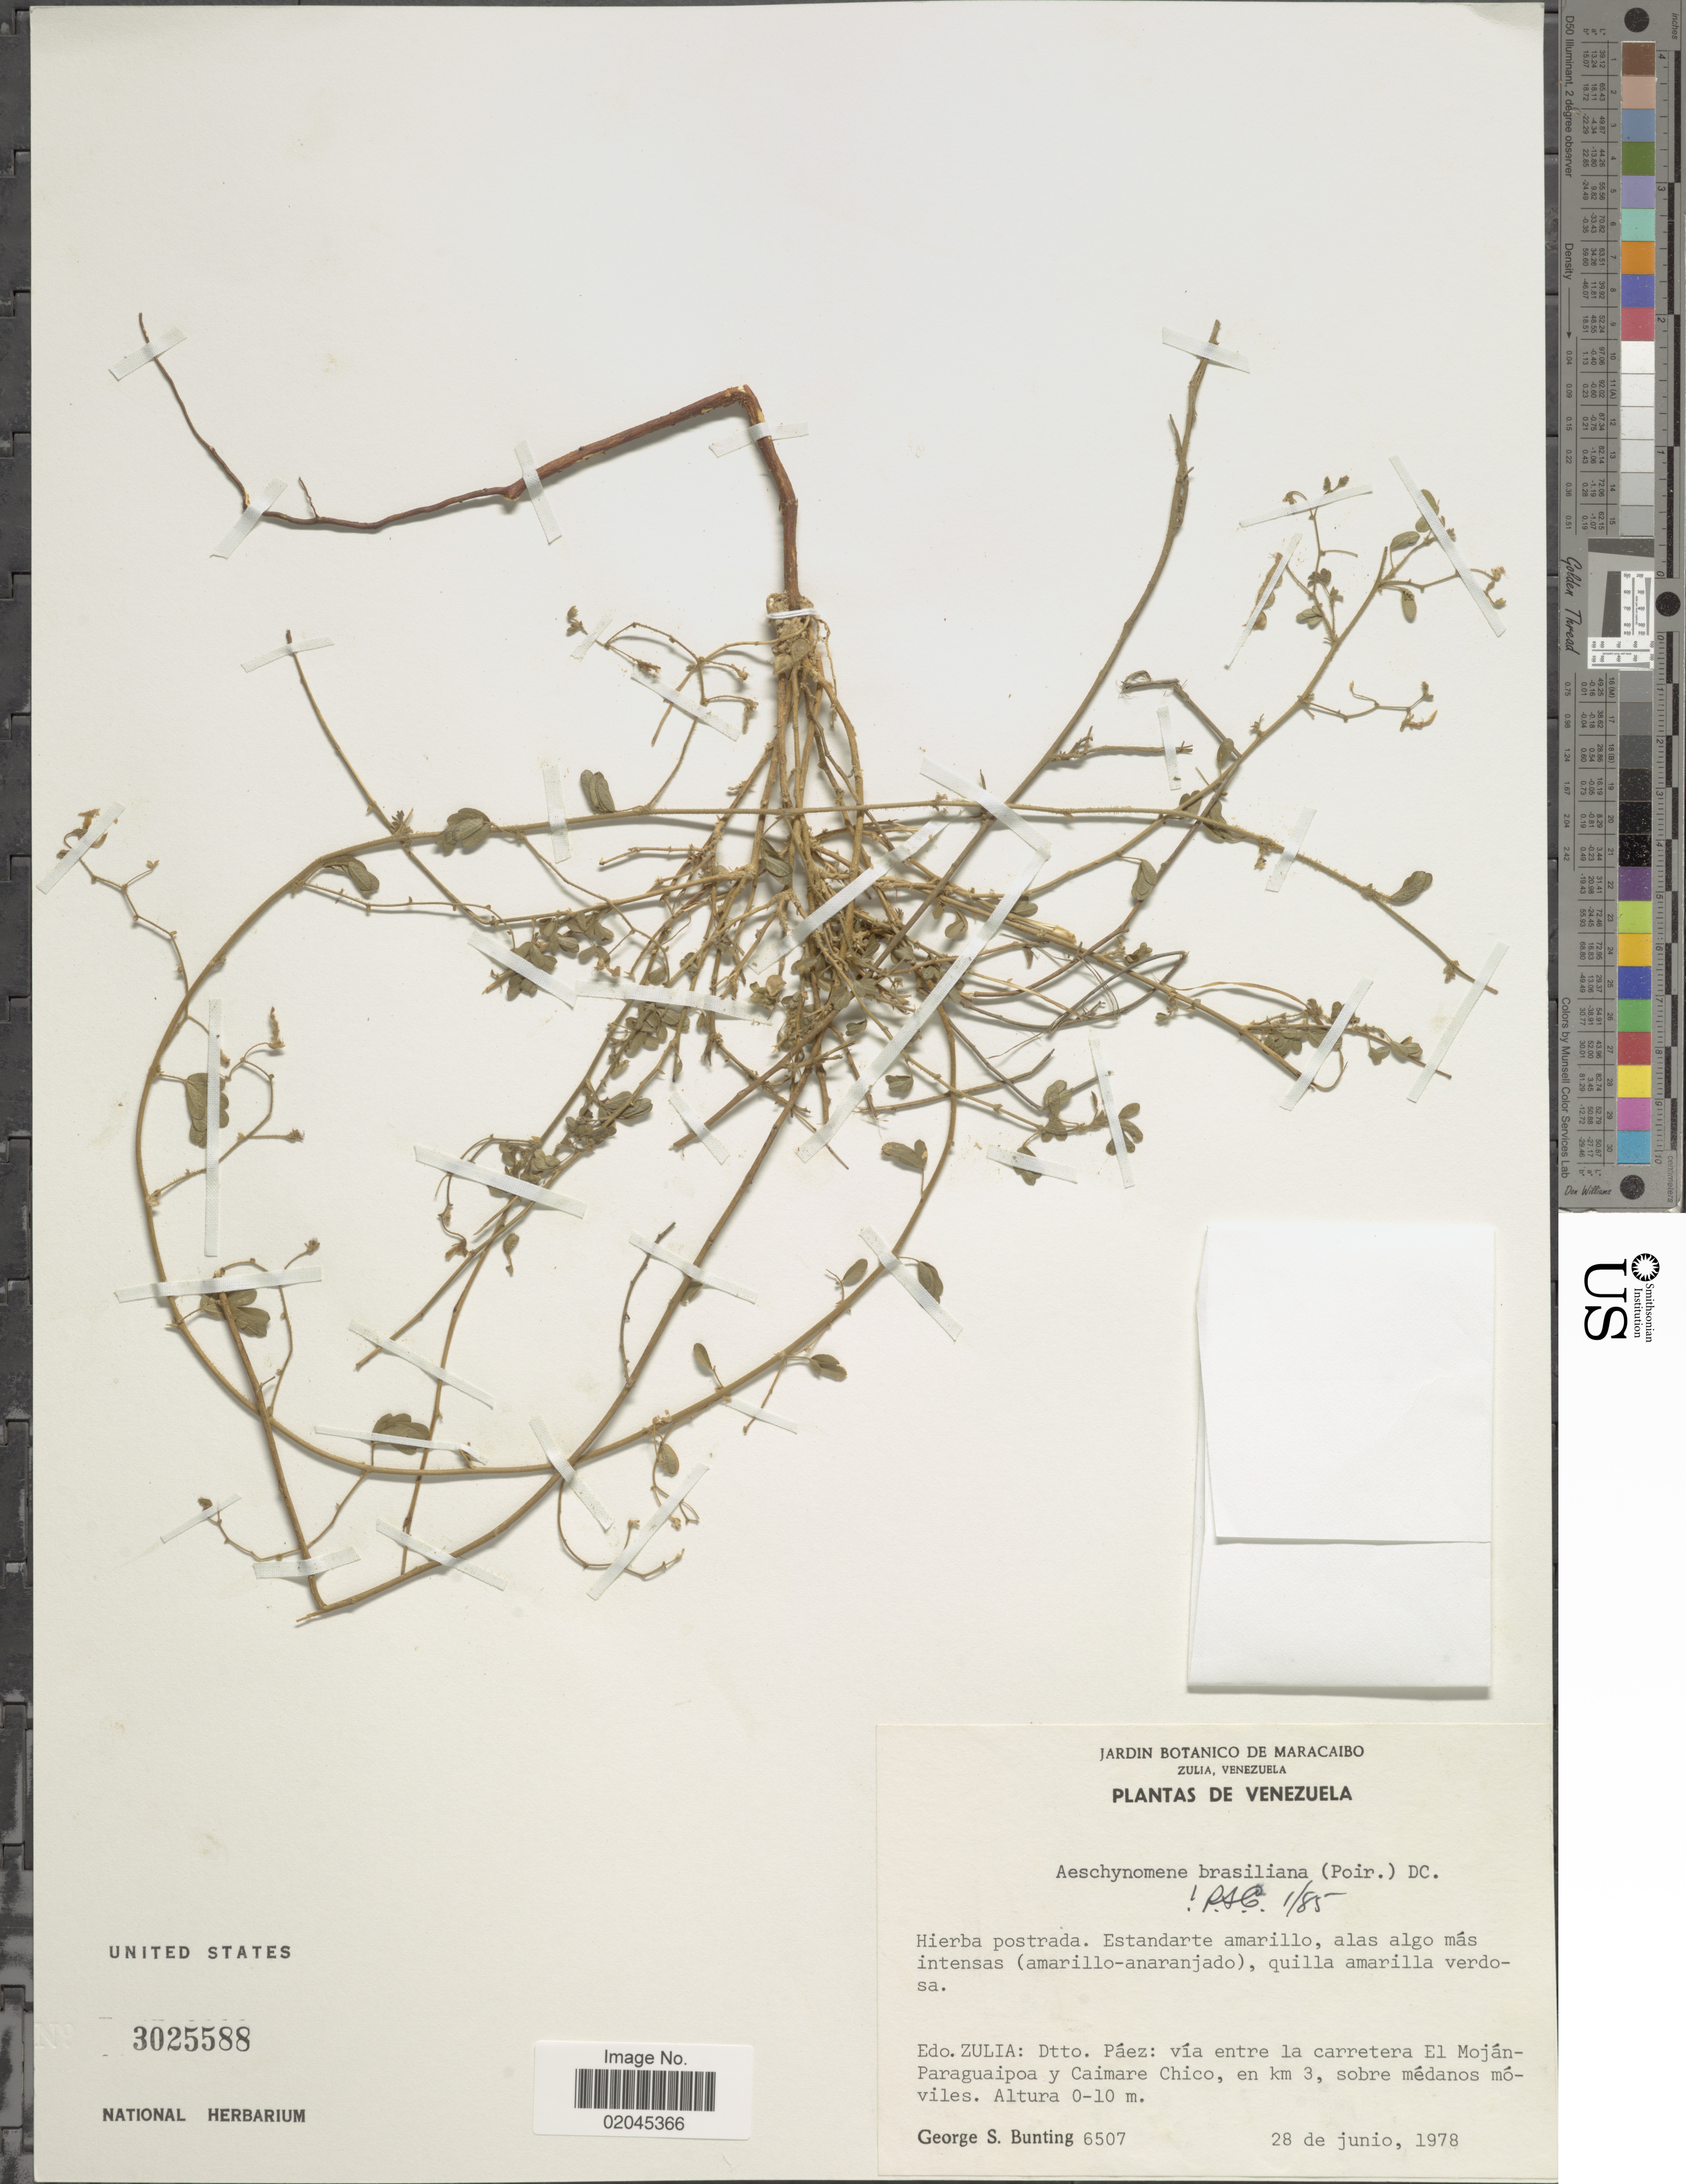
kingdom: Plantae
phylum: Tracheophyta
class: Magnoliopsida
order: Fabales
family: Fabaceae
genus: Aeschynomene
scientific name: Aeschynomene brasiliana var. brasiliana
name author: (Poir.) DC.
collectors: G. S. Bunting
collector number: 6507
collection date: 1978-06-28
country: Venezuela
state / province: Zulia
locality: Edo. Zulia: Dtto. Paez: via entre la carretera el Mojan Paraguaipoa y Caimare Chico, en km 3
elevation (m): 0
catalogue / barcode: US 3025588